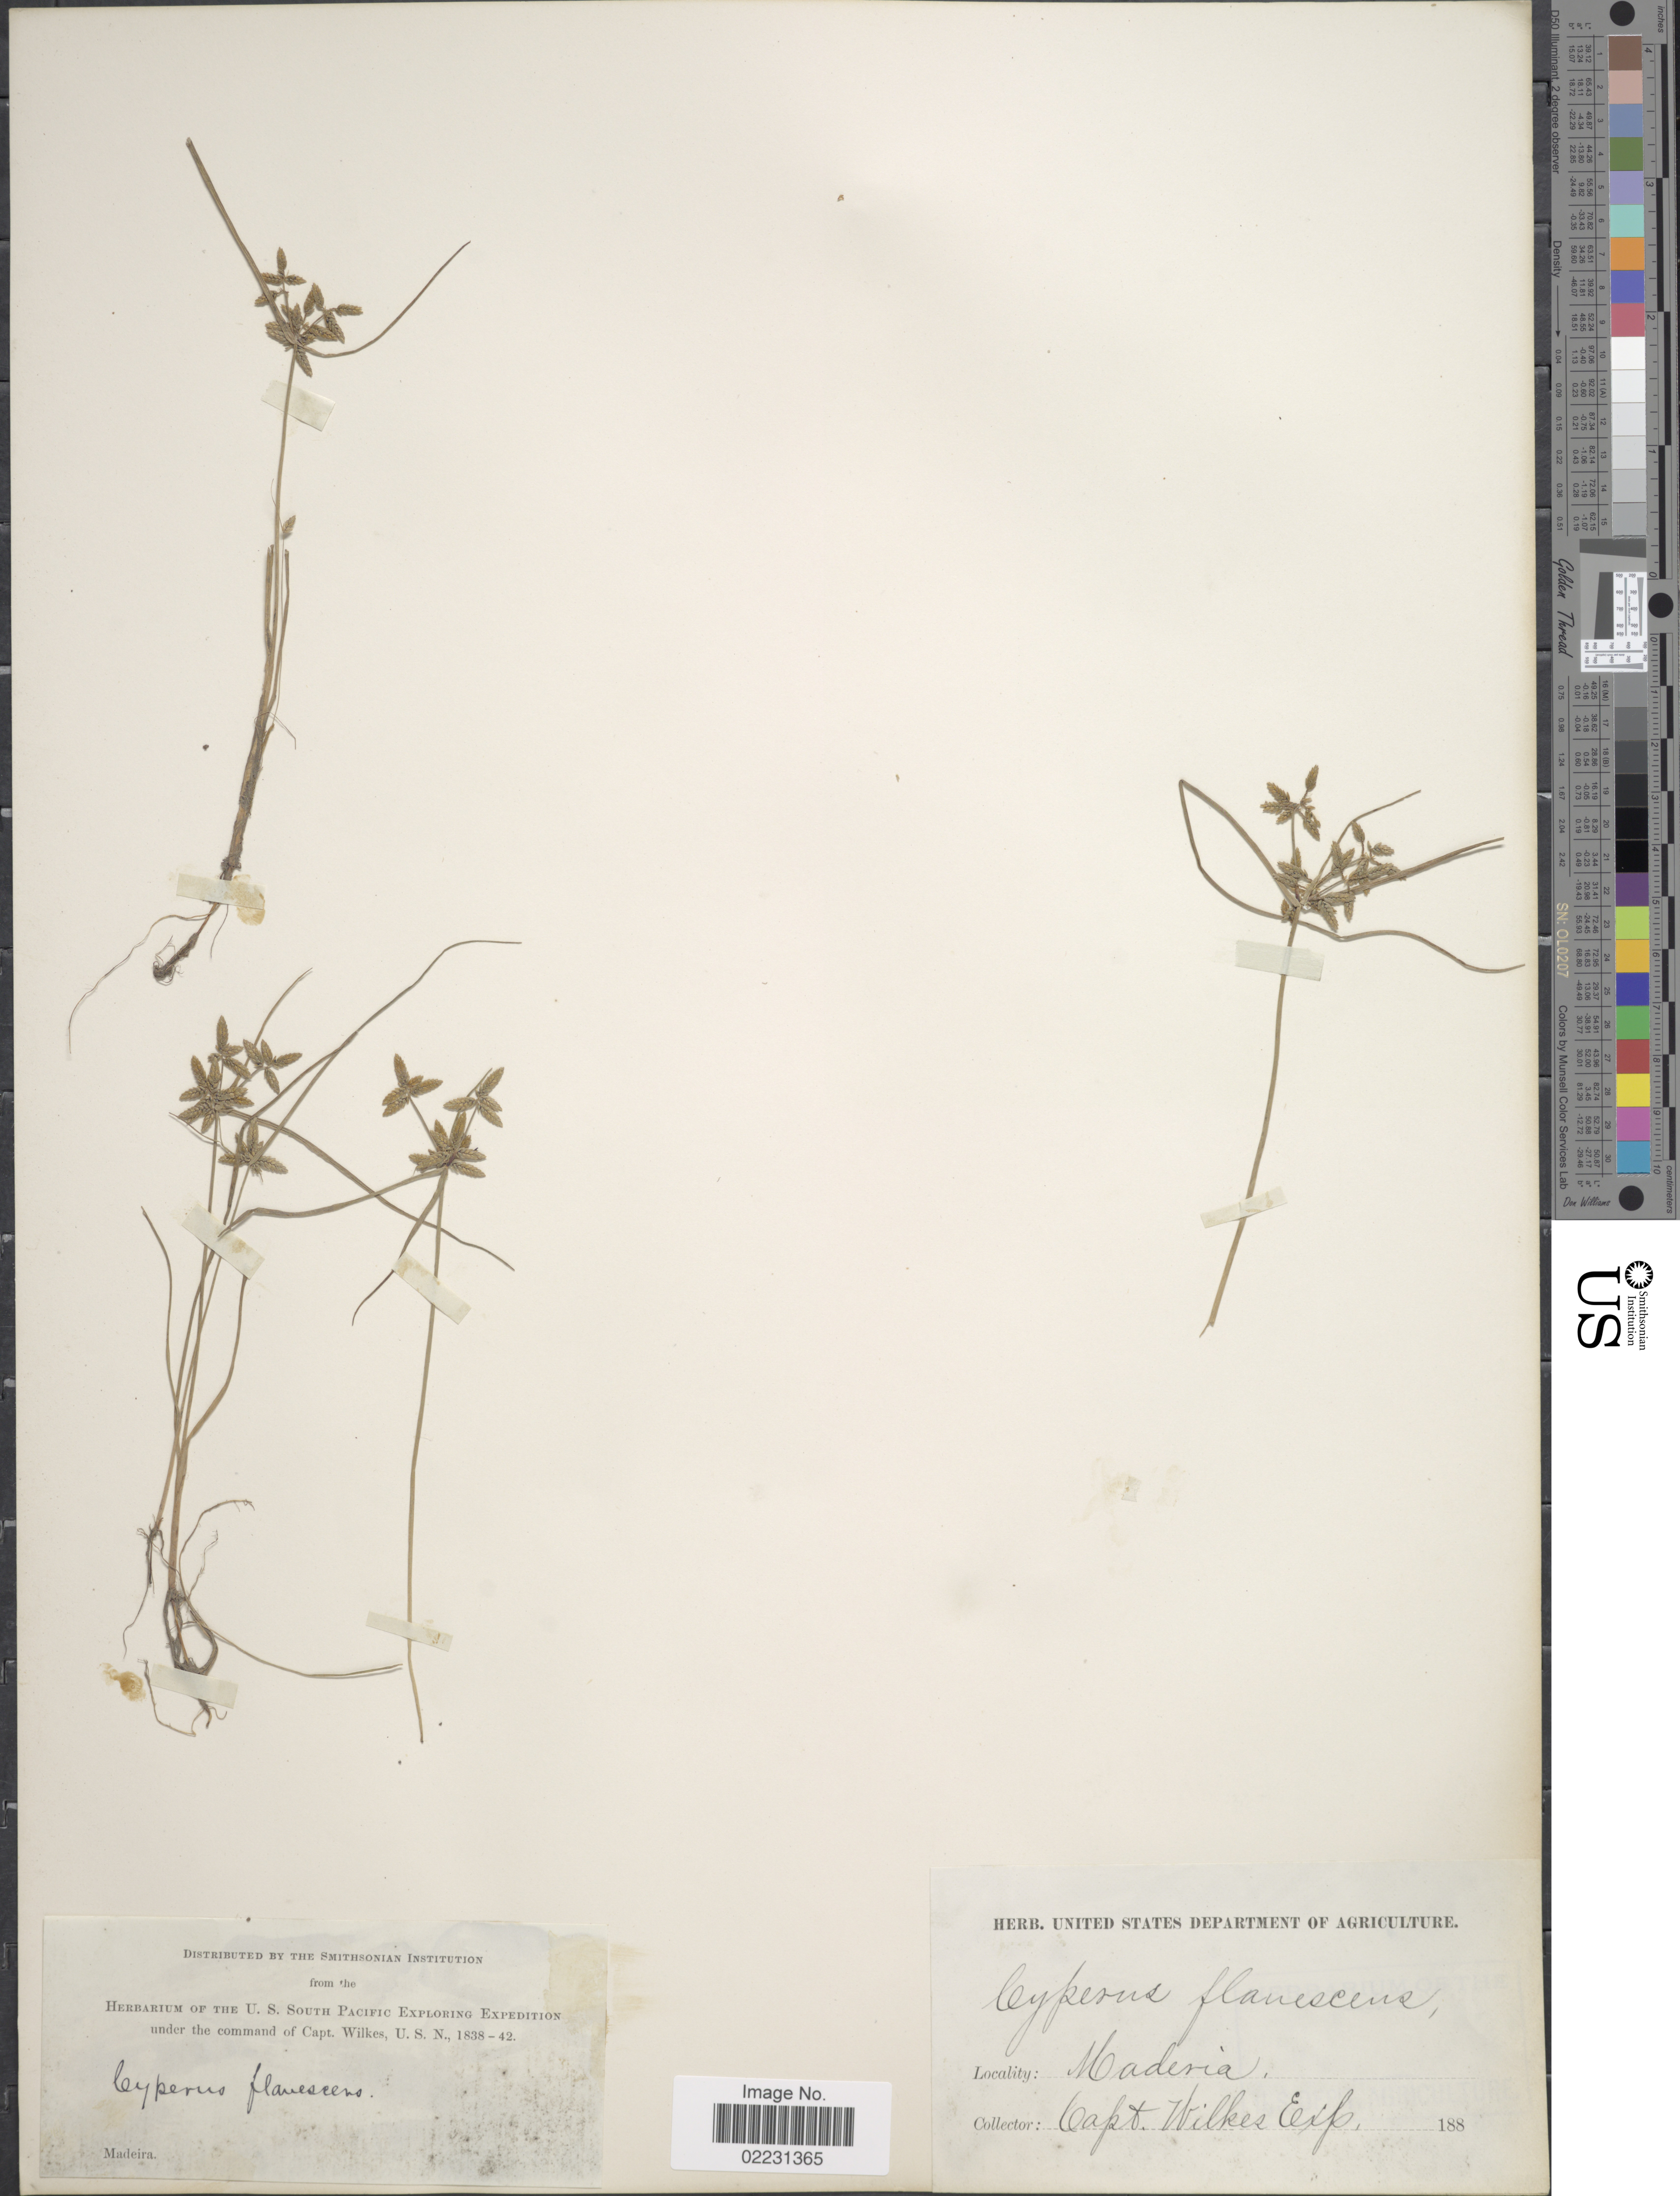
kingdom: Plantae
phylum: Tracheophyta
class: Liliopsida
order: Poales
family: Cyperaceae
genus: Cyperus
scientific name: Cyperus flavescens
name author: L.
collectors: Wilkes Explor. Exped.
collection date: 1838/1842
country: Portugal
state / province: Madeira (Aut. Reg.)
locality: Madeira.